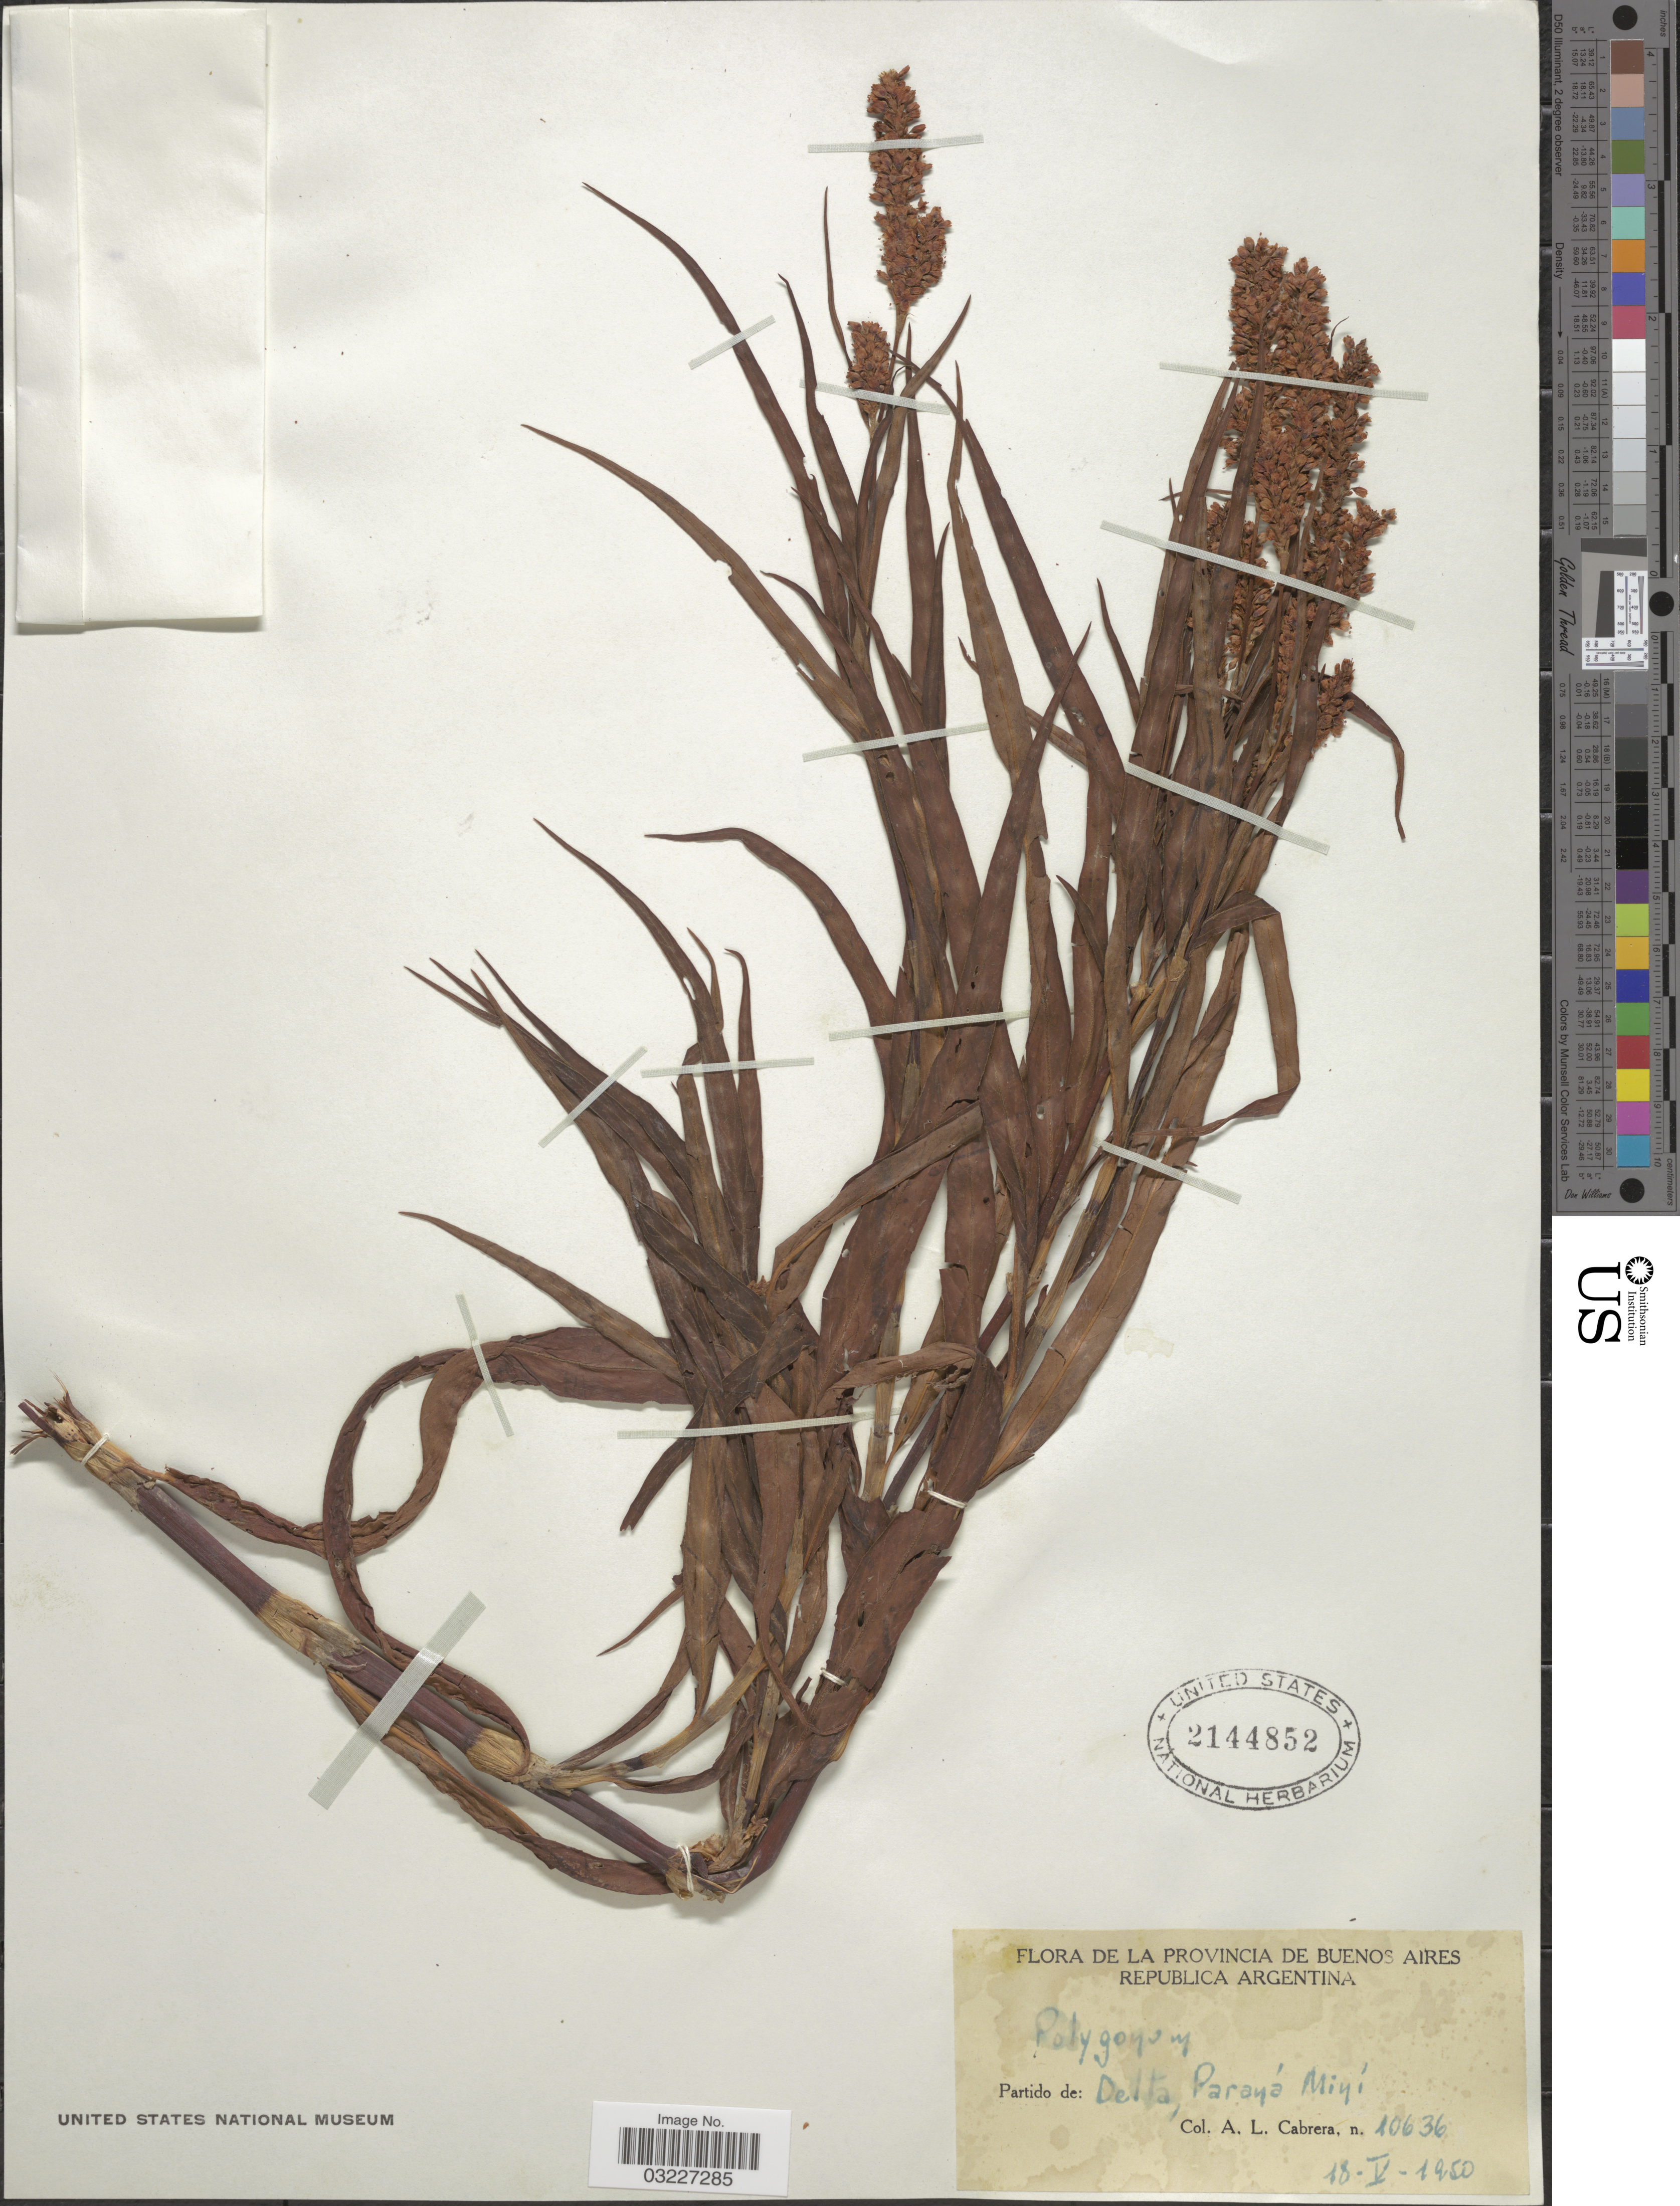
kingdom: Plantae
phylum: Tracheophyta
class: Magnoliopsida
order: Caryophyllales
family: Polygonaceae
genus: Polygonum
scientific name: Polygonum sp.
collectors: A. L. Cabrera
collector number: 10636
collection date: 1950-05-18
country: Argentina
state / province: Buenos Aires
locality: Partido de: Delta, Parayá Miyí.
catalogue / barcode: US 2144852